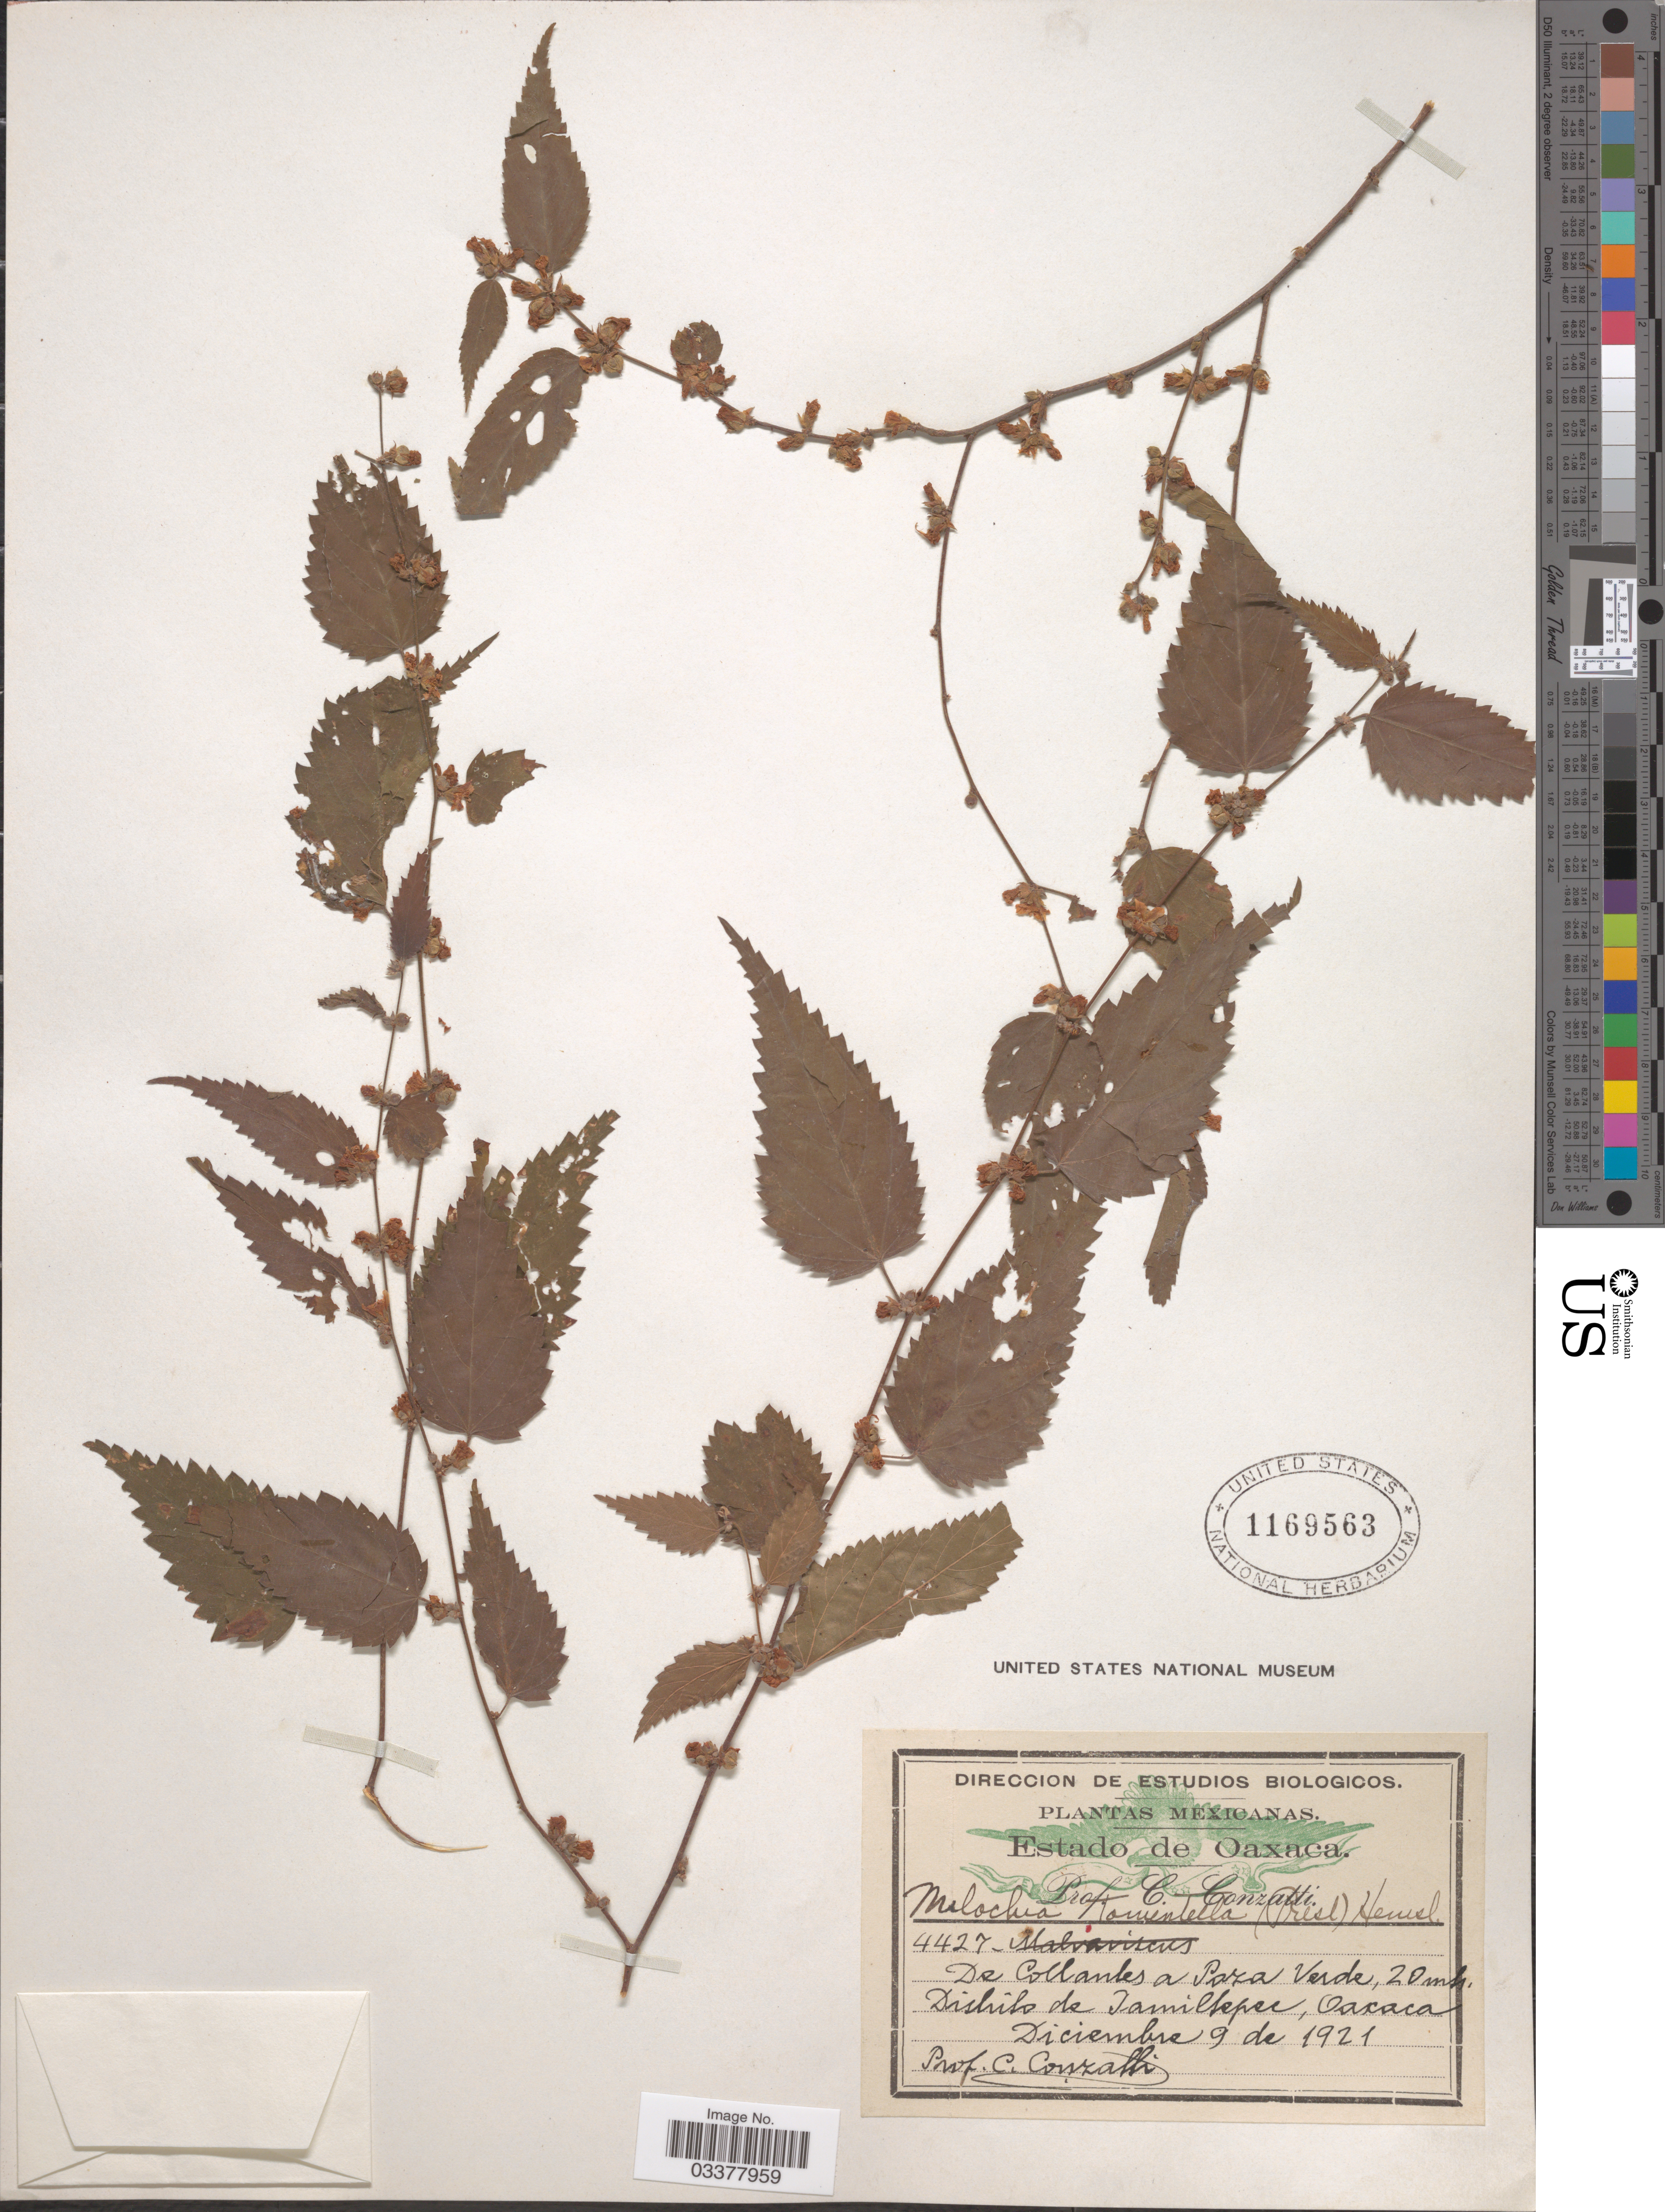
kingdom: Plantae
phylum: Tracheophyta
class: Magnoliopsida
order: Malvales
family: Malvaceae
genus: Melochia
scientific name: Melochia tomentella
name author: (C. Presl) Hemsl.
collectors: C. Conzatti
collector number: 4427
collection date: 1921-12-09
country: Mexico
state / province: Oaxaca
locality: De Collantes a Paza Verde. Distrito de Tamiltepec.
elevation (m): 20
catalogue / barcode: US 1169563